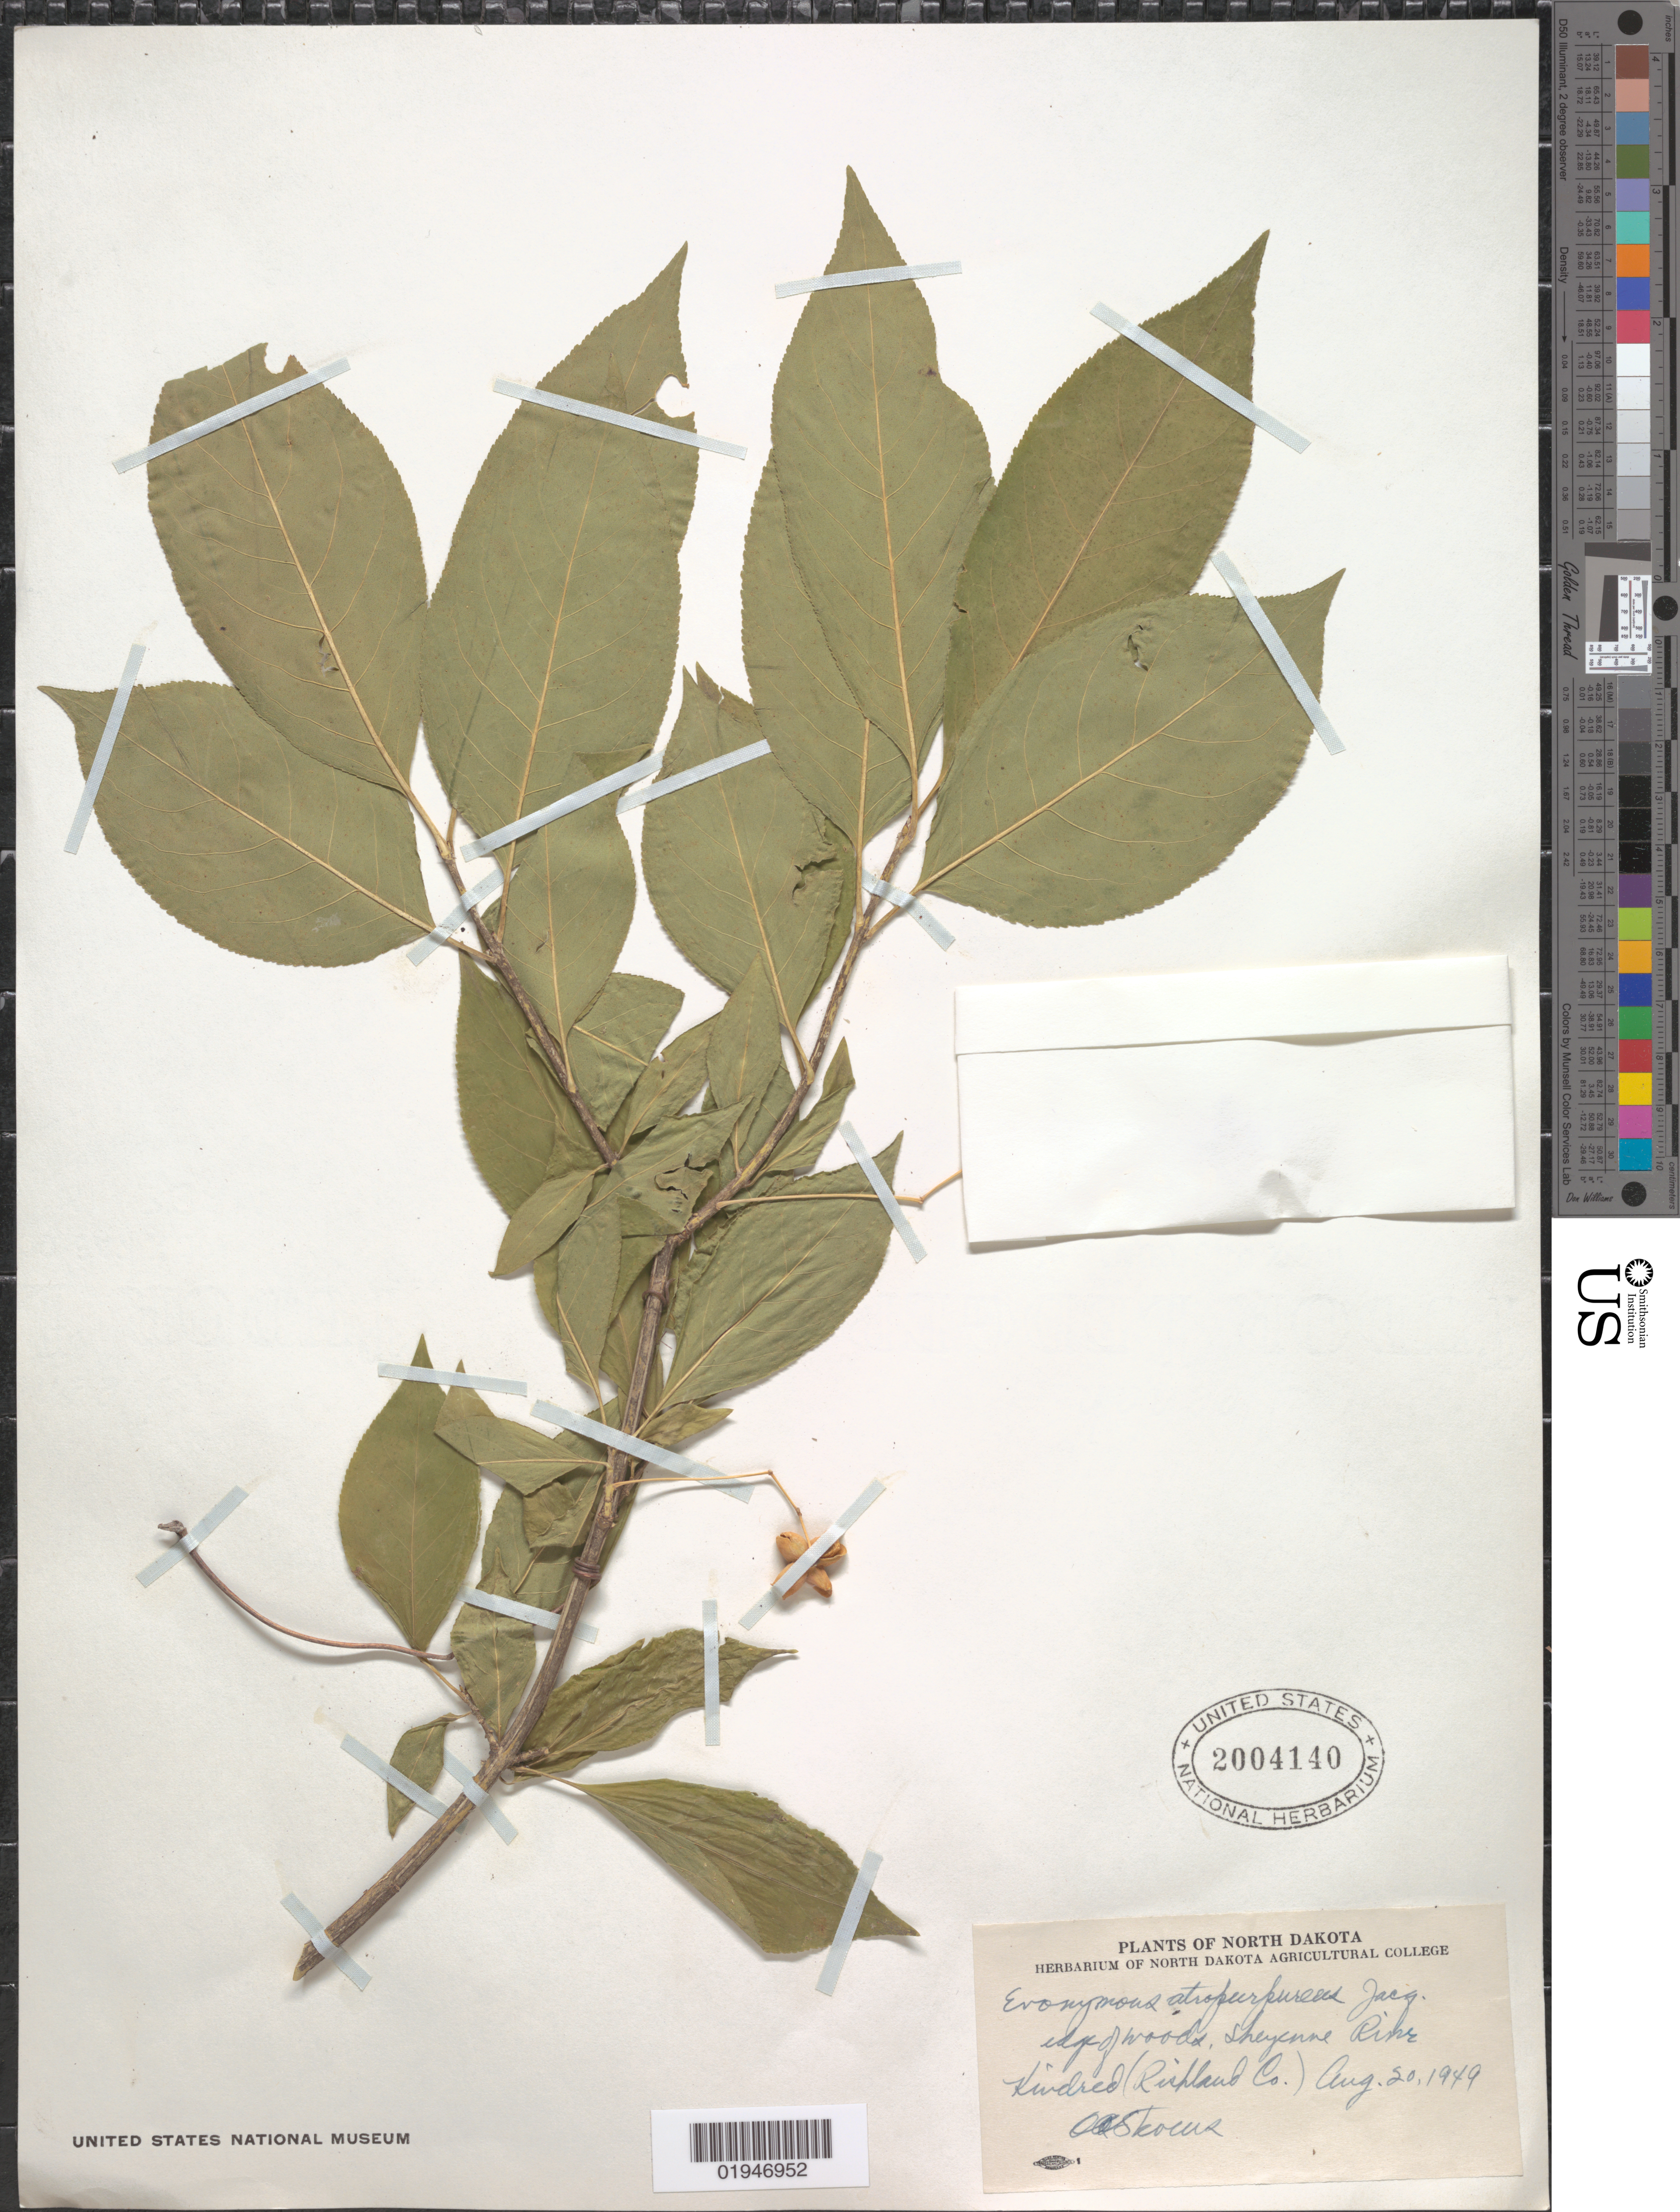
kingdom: Plantae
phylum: Tracheophyta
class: Magnoliopsida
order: Celastrales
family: Celastraceae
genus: Euonymus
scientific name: Euonymus atropurpureus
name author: Jacq.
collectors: O. A. Stevens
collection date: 1949-08-20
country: United States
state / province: North Dakota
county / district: Richland County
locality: Kindrid, Sheyenne River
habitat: Edge of woods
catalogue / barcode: US 2004140